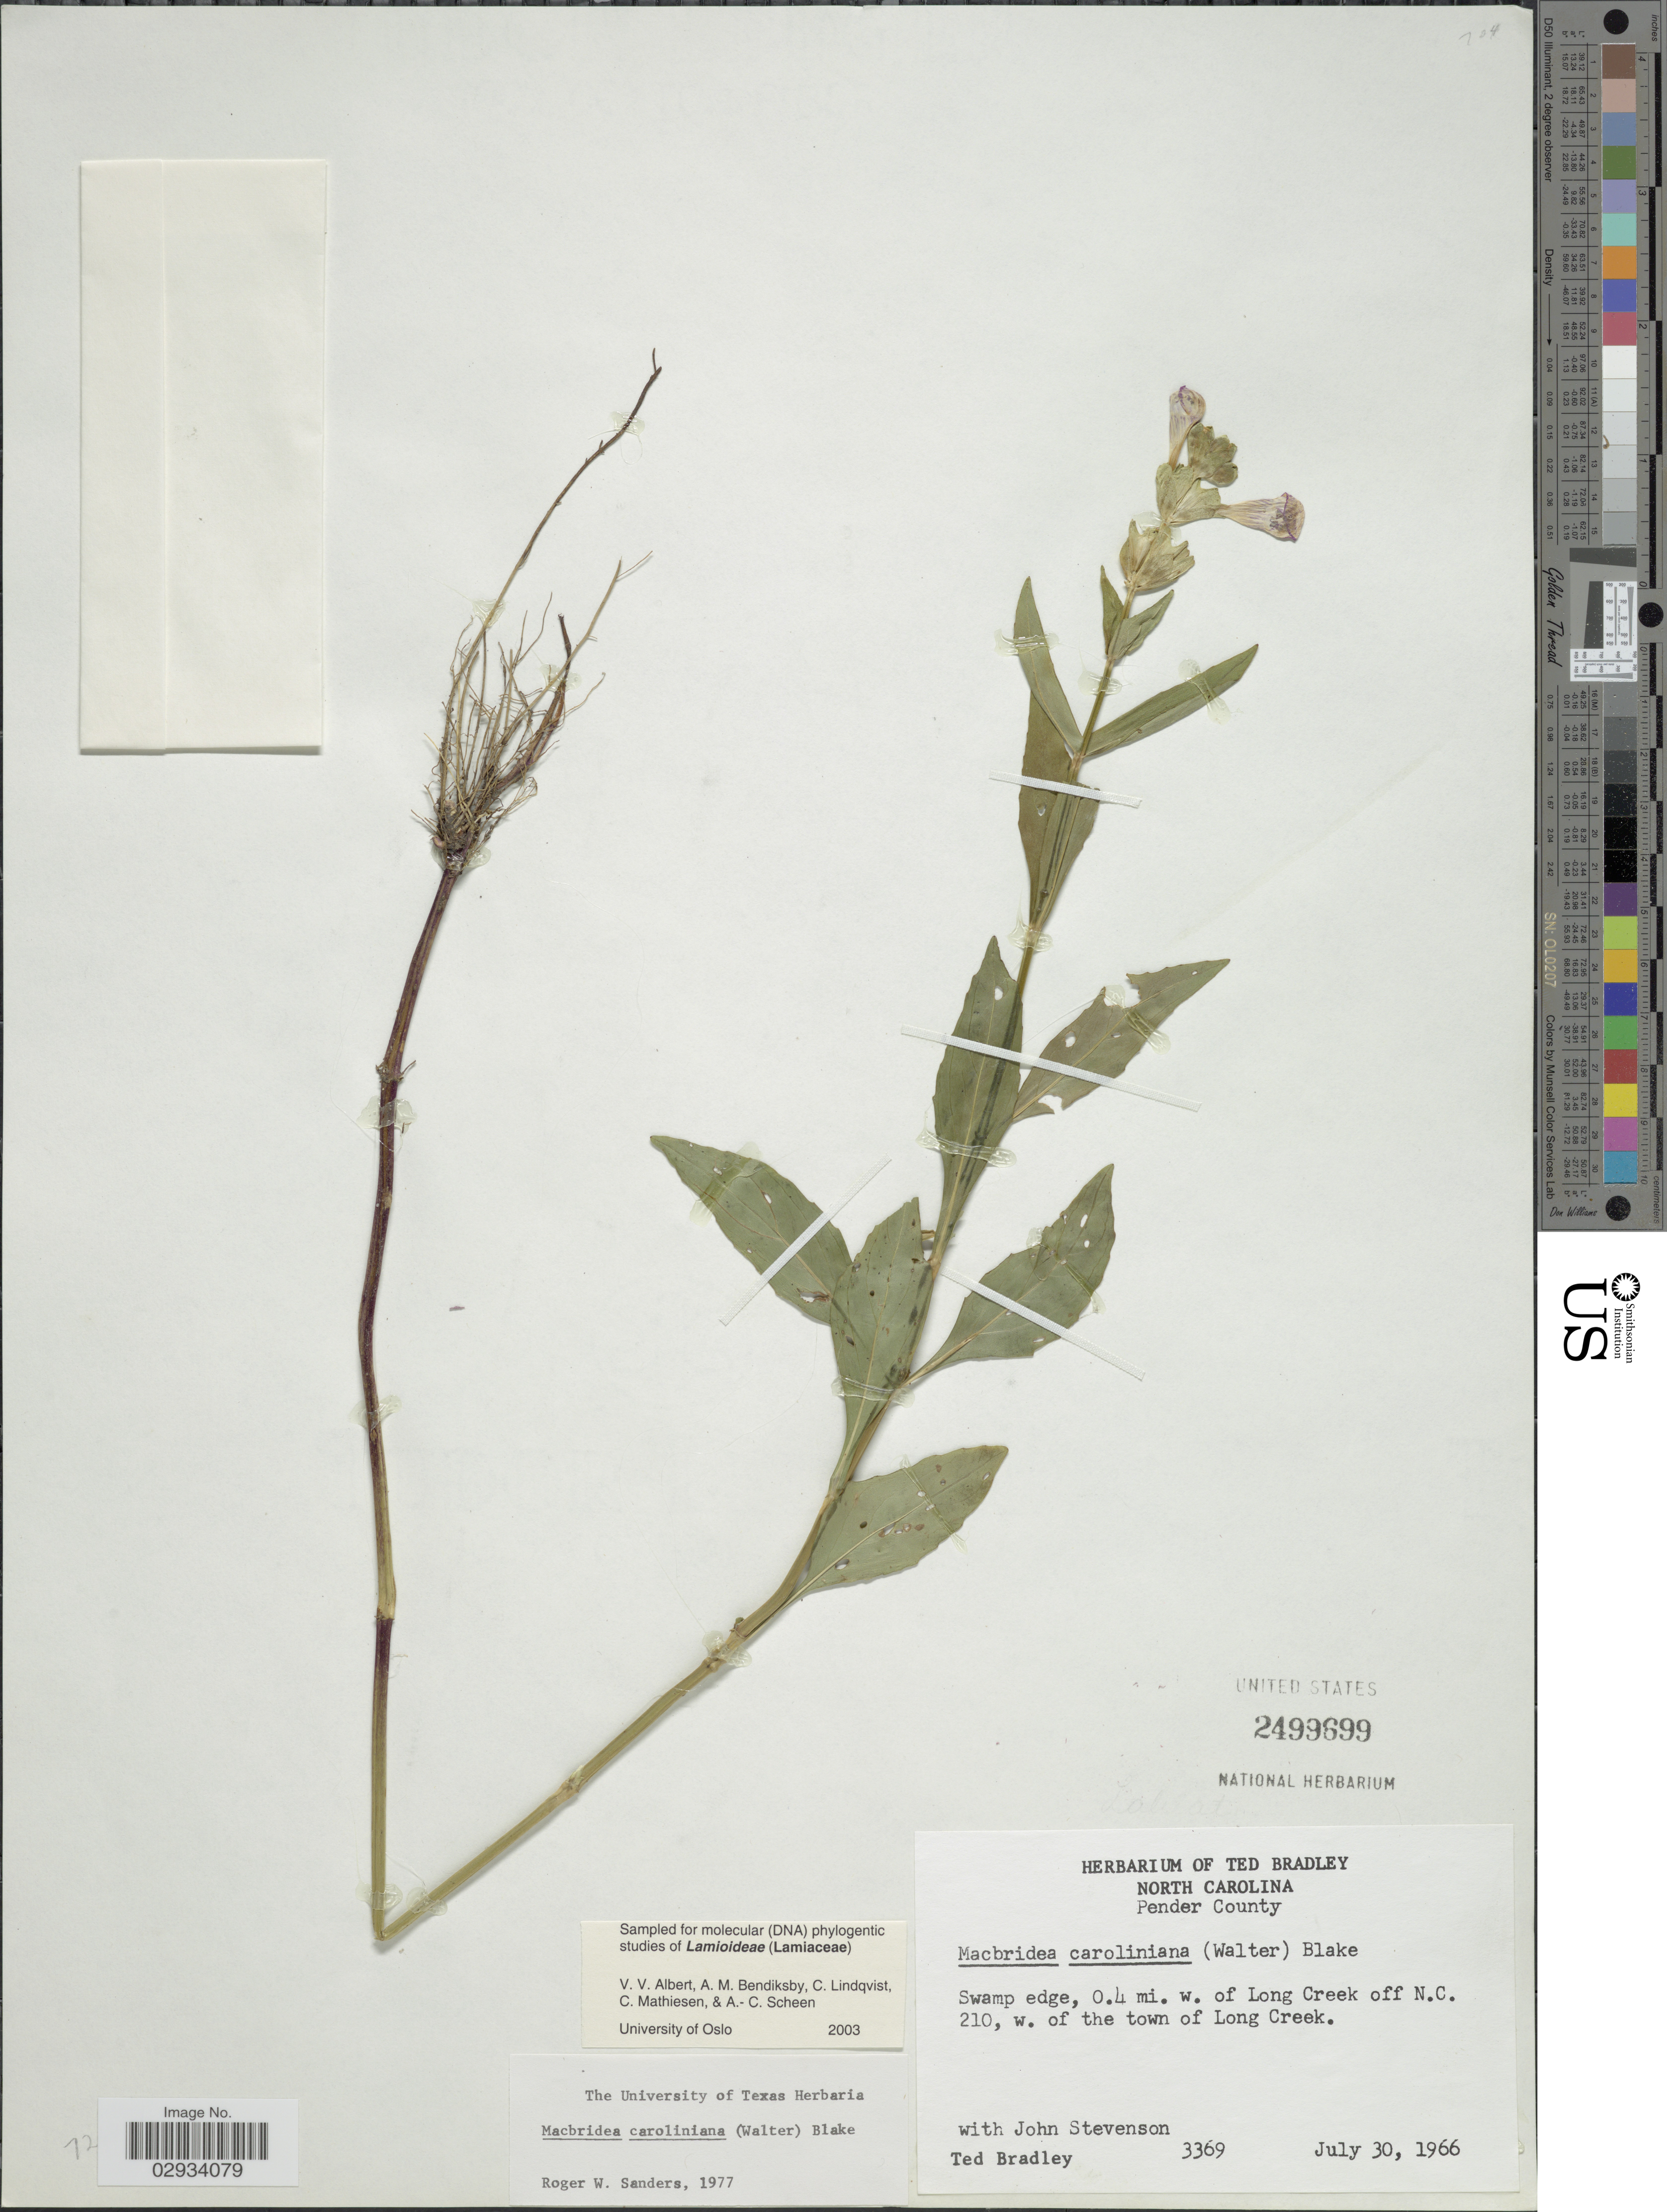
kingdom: Plantae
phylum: Tracheophyta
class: Magnoliopsida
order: Lamiales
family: Lamiaceae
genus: Macbridea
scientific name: Macbridea caroliniana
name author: (Walter) S.F. Blake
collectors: T. Bradley & J. Stevenson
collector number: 3369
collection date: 1966-07-30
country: United States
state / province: North Carolina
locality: Pender County. Swamp edge, 0.4 mi. w. of Long Creek off N.C. 210, w. of the town of Long Creek.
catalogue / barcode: US 2499699